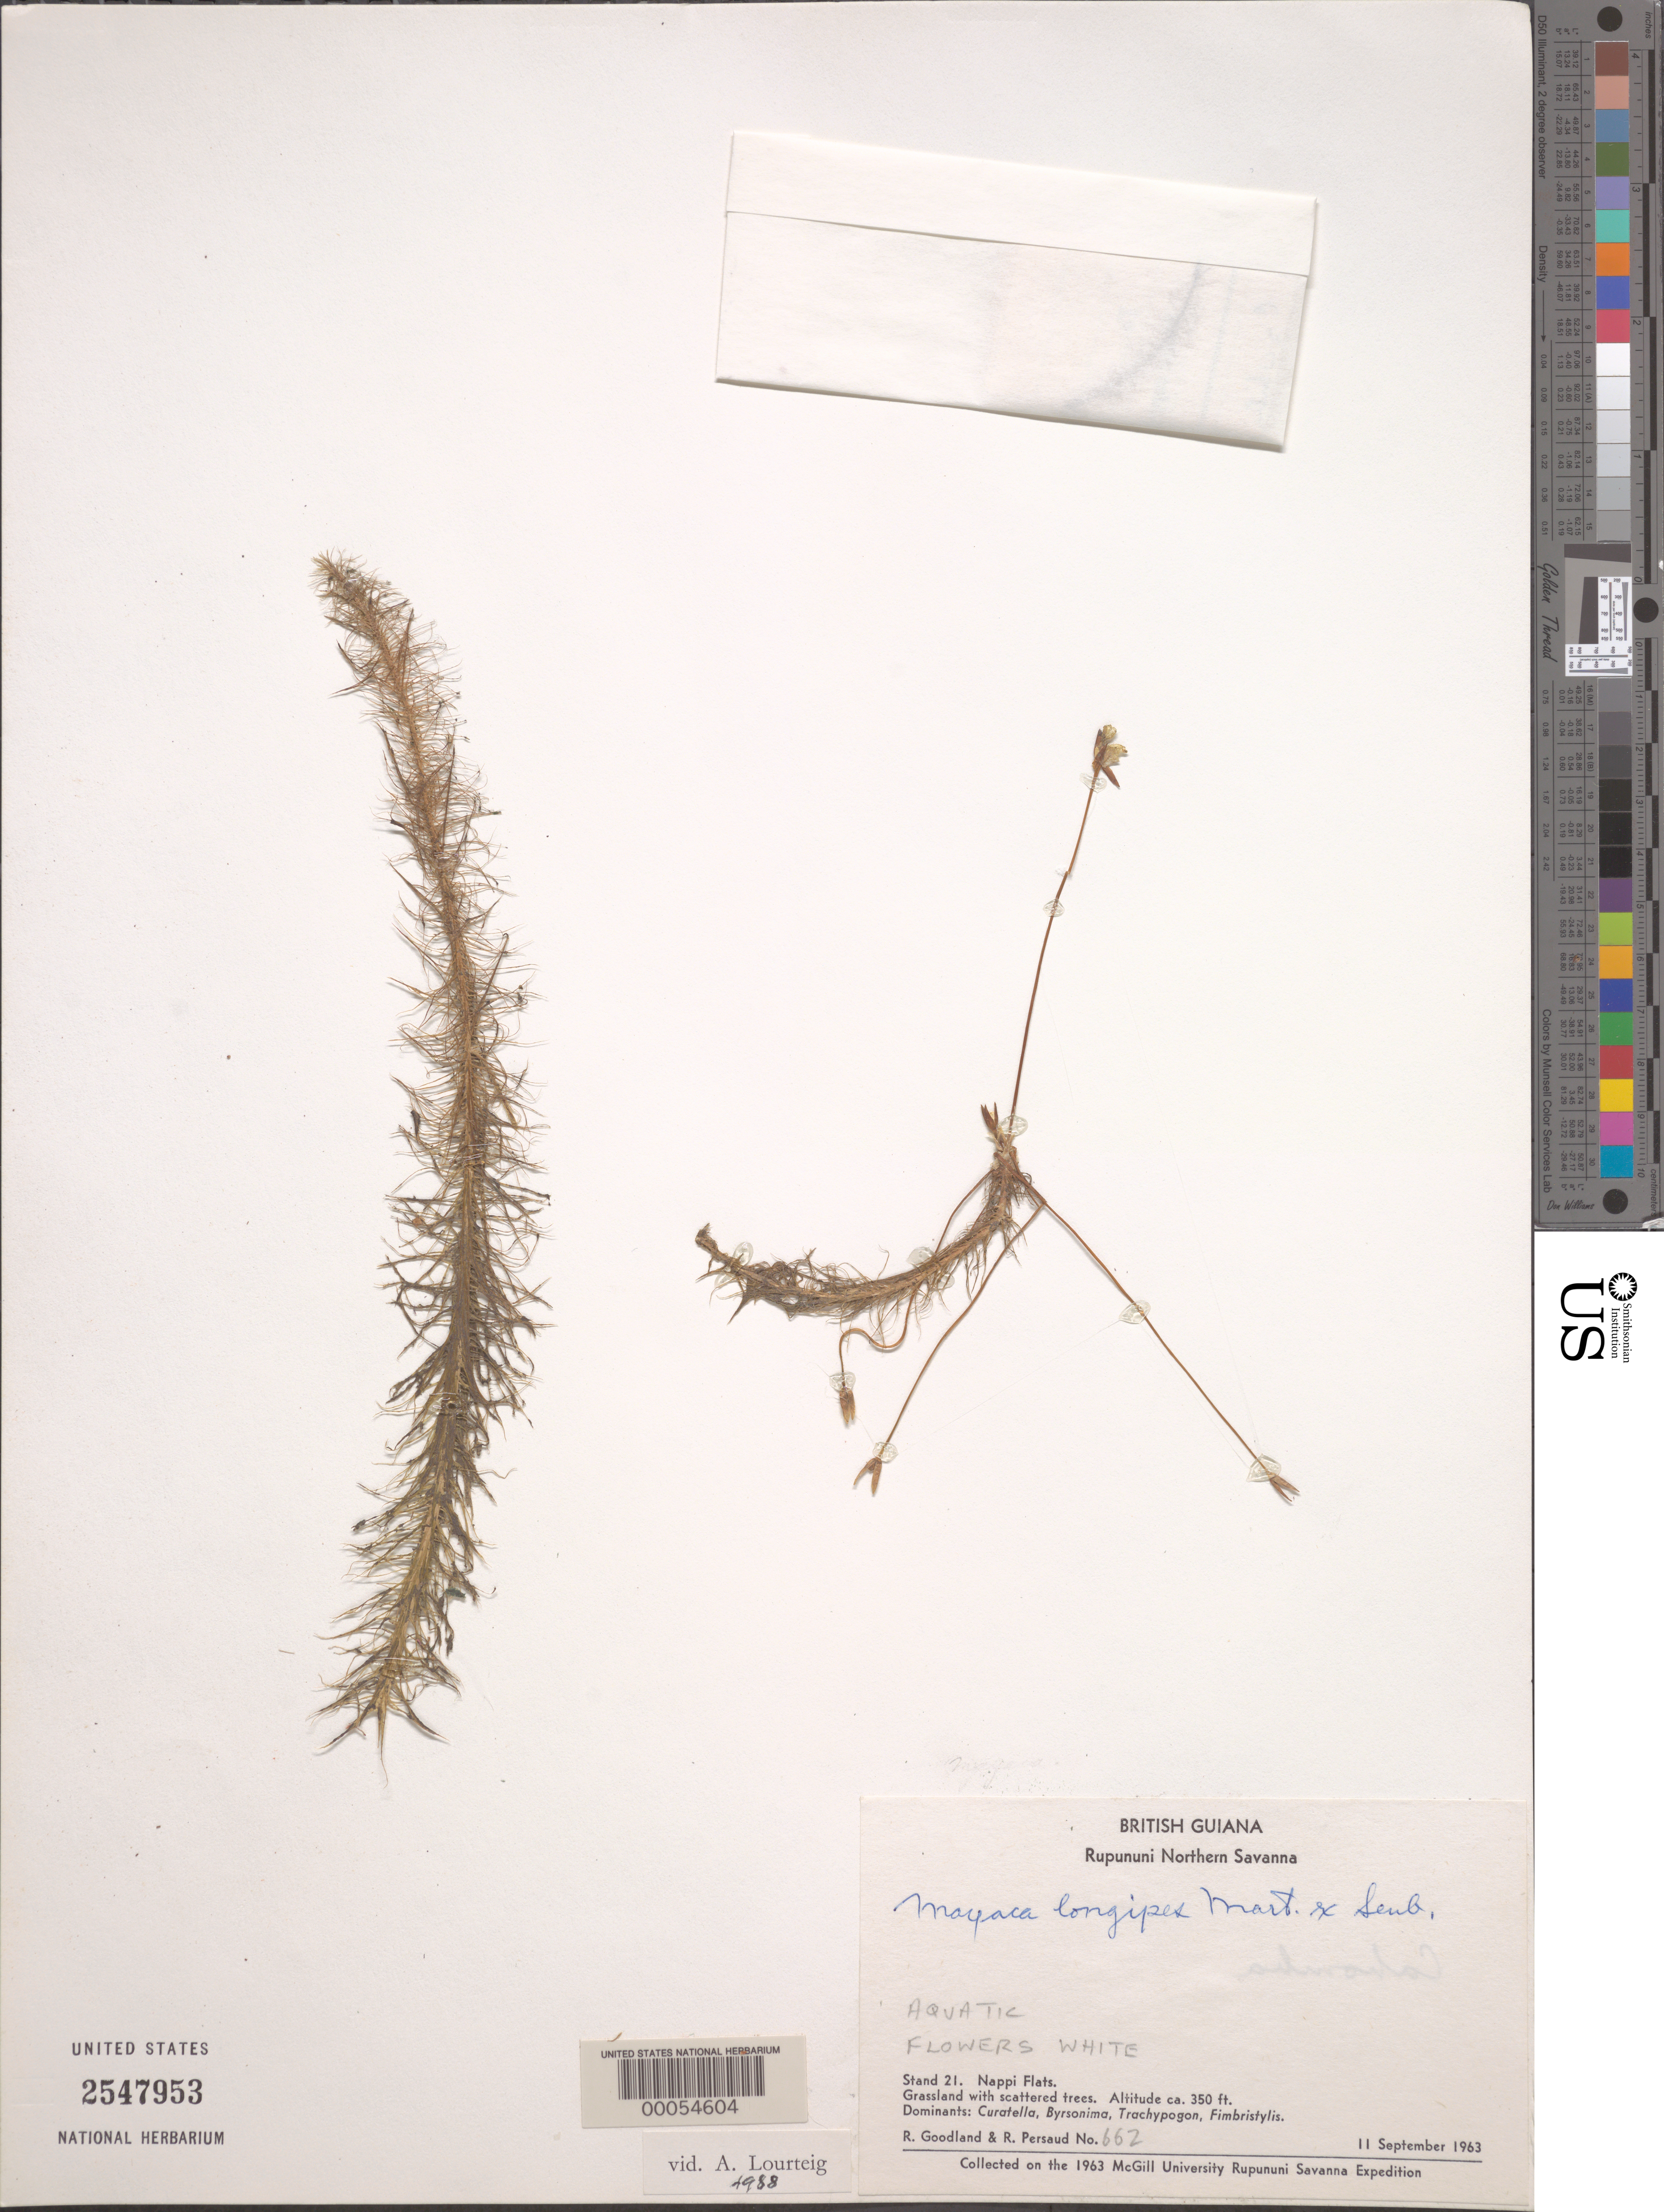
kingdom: Plantae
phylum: Tracheophyta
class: Liliopsida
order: Poales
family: Mayacaceae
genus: Mayaca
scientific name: Mayaca longipes Gand., nom. illeg. hom.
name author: Gand.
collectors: R. Goodland & R. Persaud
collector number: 662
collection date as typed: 11 Sep 1963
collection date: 1963-09-11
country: Guyana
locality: Rupununi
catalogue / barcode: US 2547953